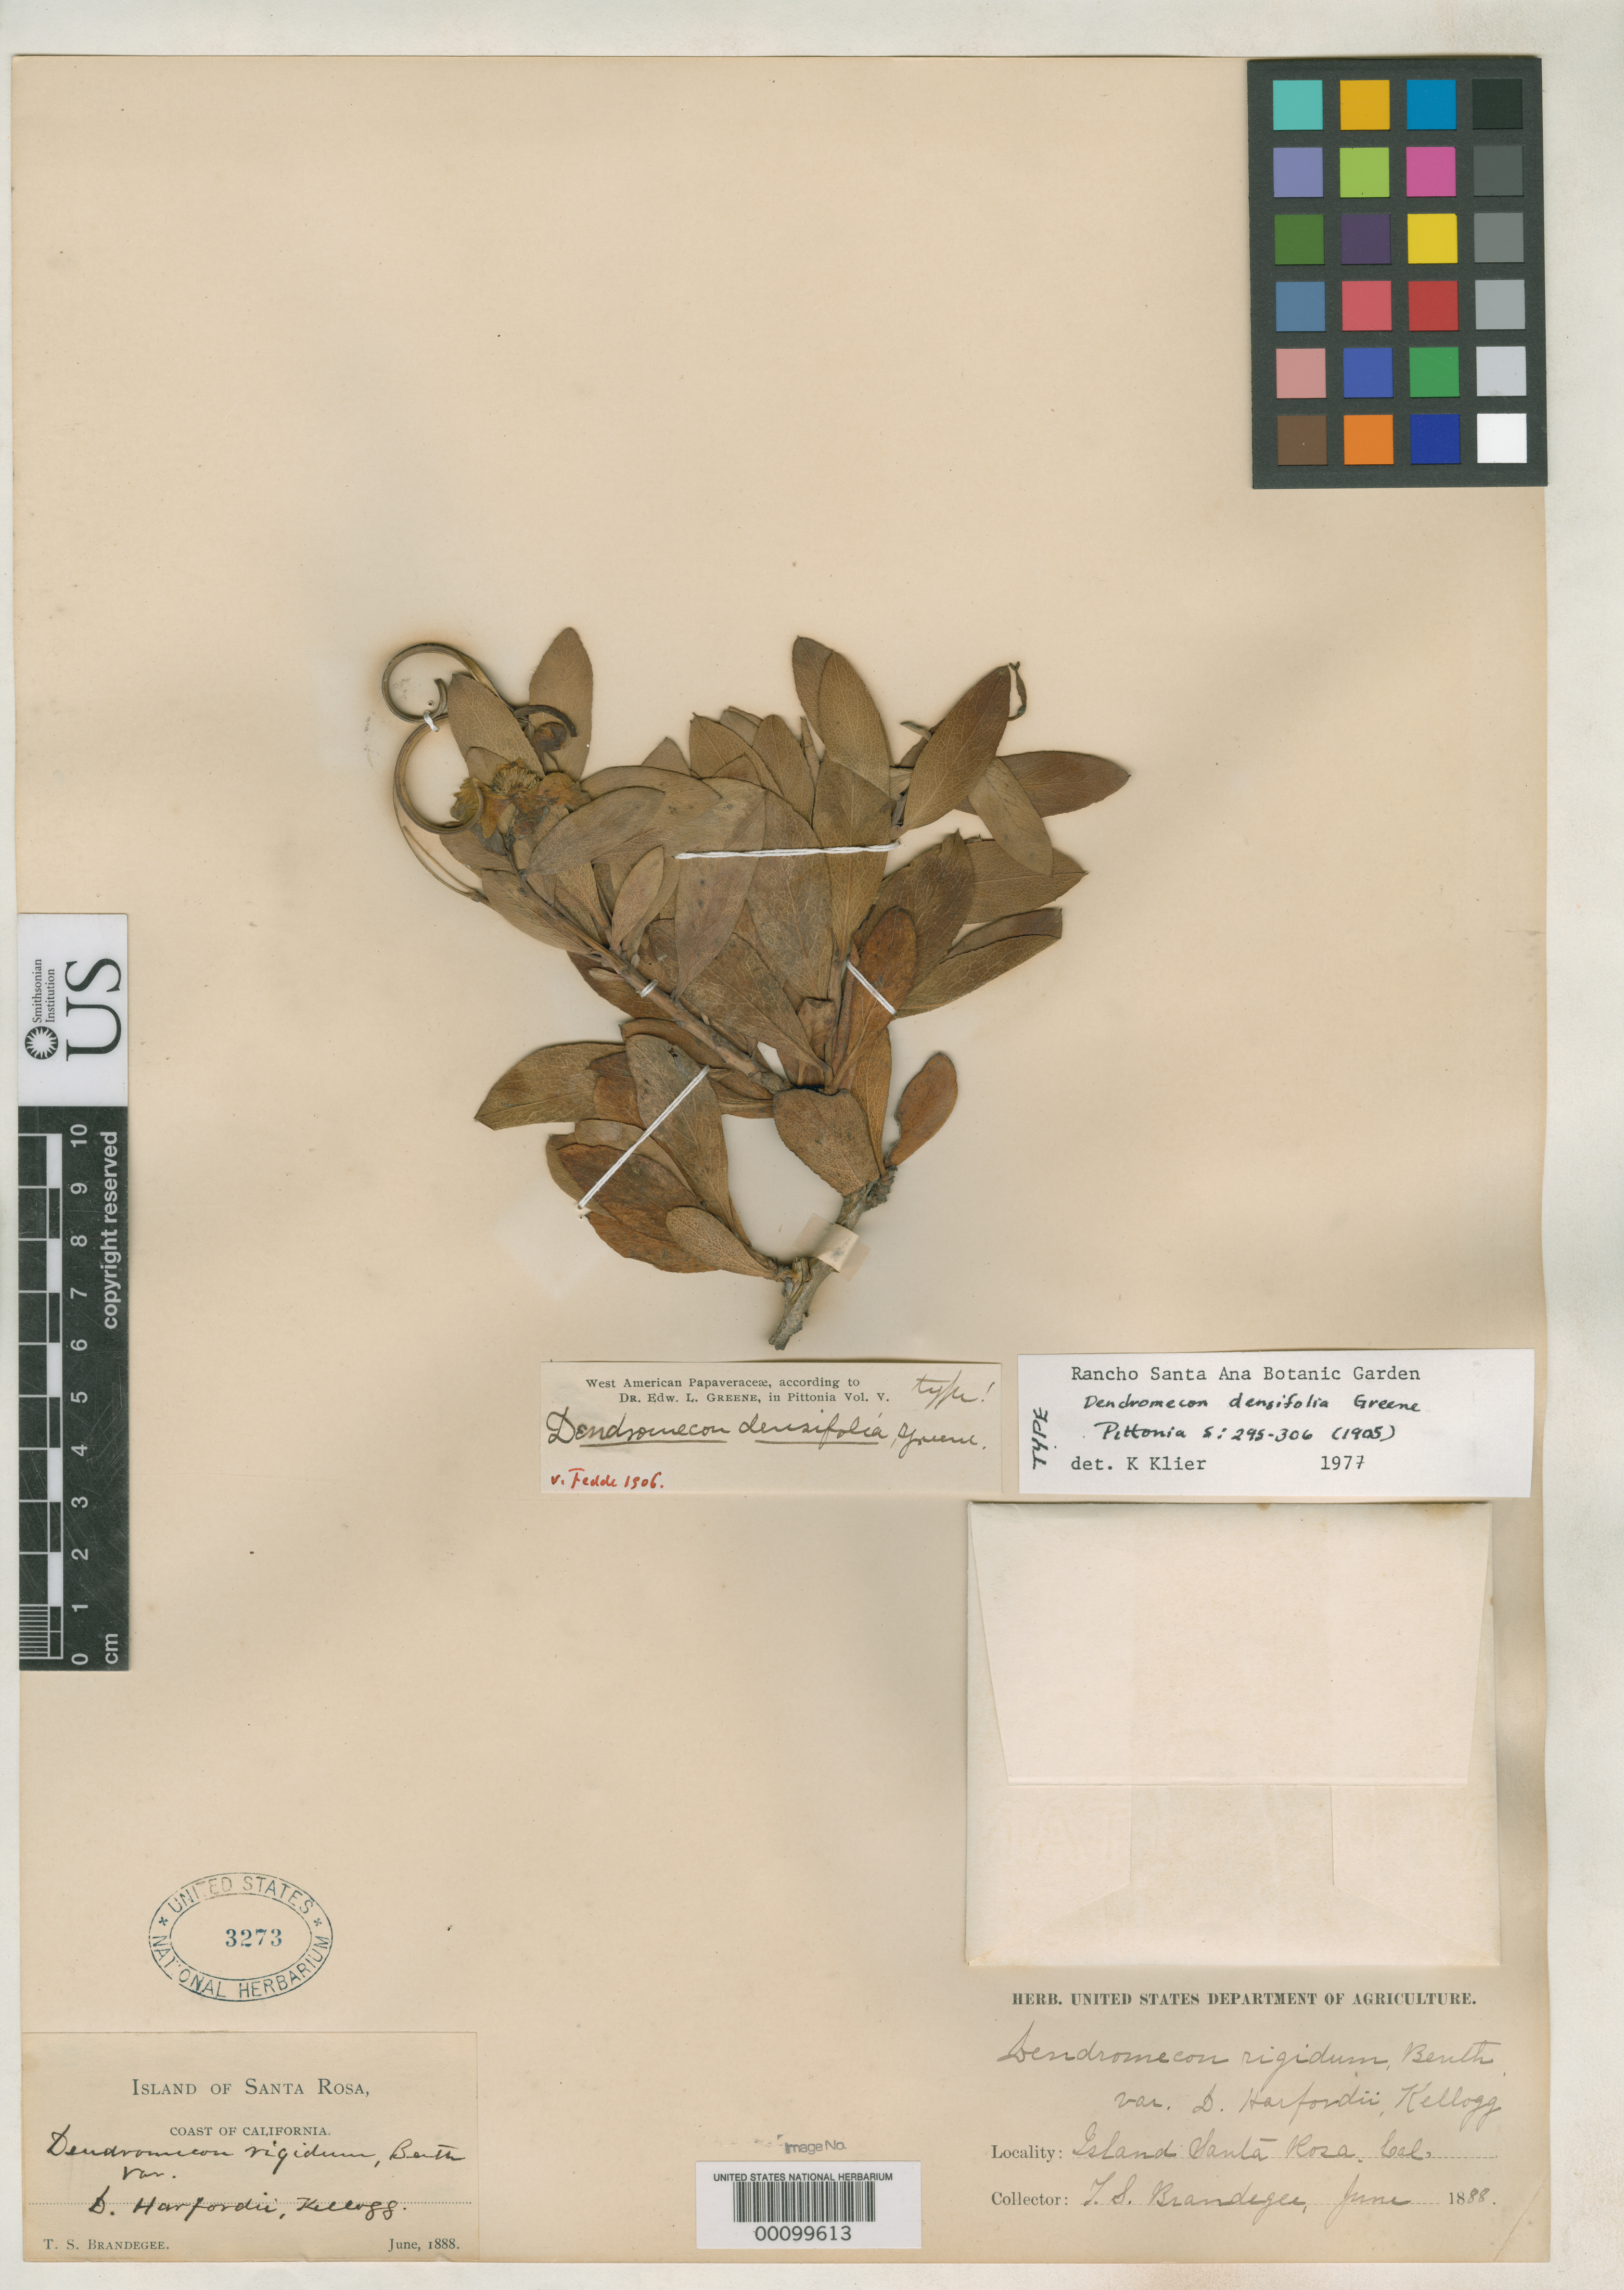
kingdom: Plantae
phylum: Tracheophyta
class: Magnoliopsida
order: Ranunculales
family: Papaveraceae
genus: Dendromecon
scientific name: Dendromecon densifolia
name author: Greene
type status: Isotype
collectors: T. S. Brandegee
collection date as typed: Jun 1888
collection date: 1888-06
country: United States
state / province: California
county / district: Santa Barbara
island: Santa Rosa Island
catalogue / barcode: US 3273